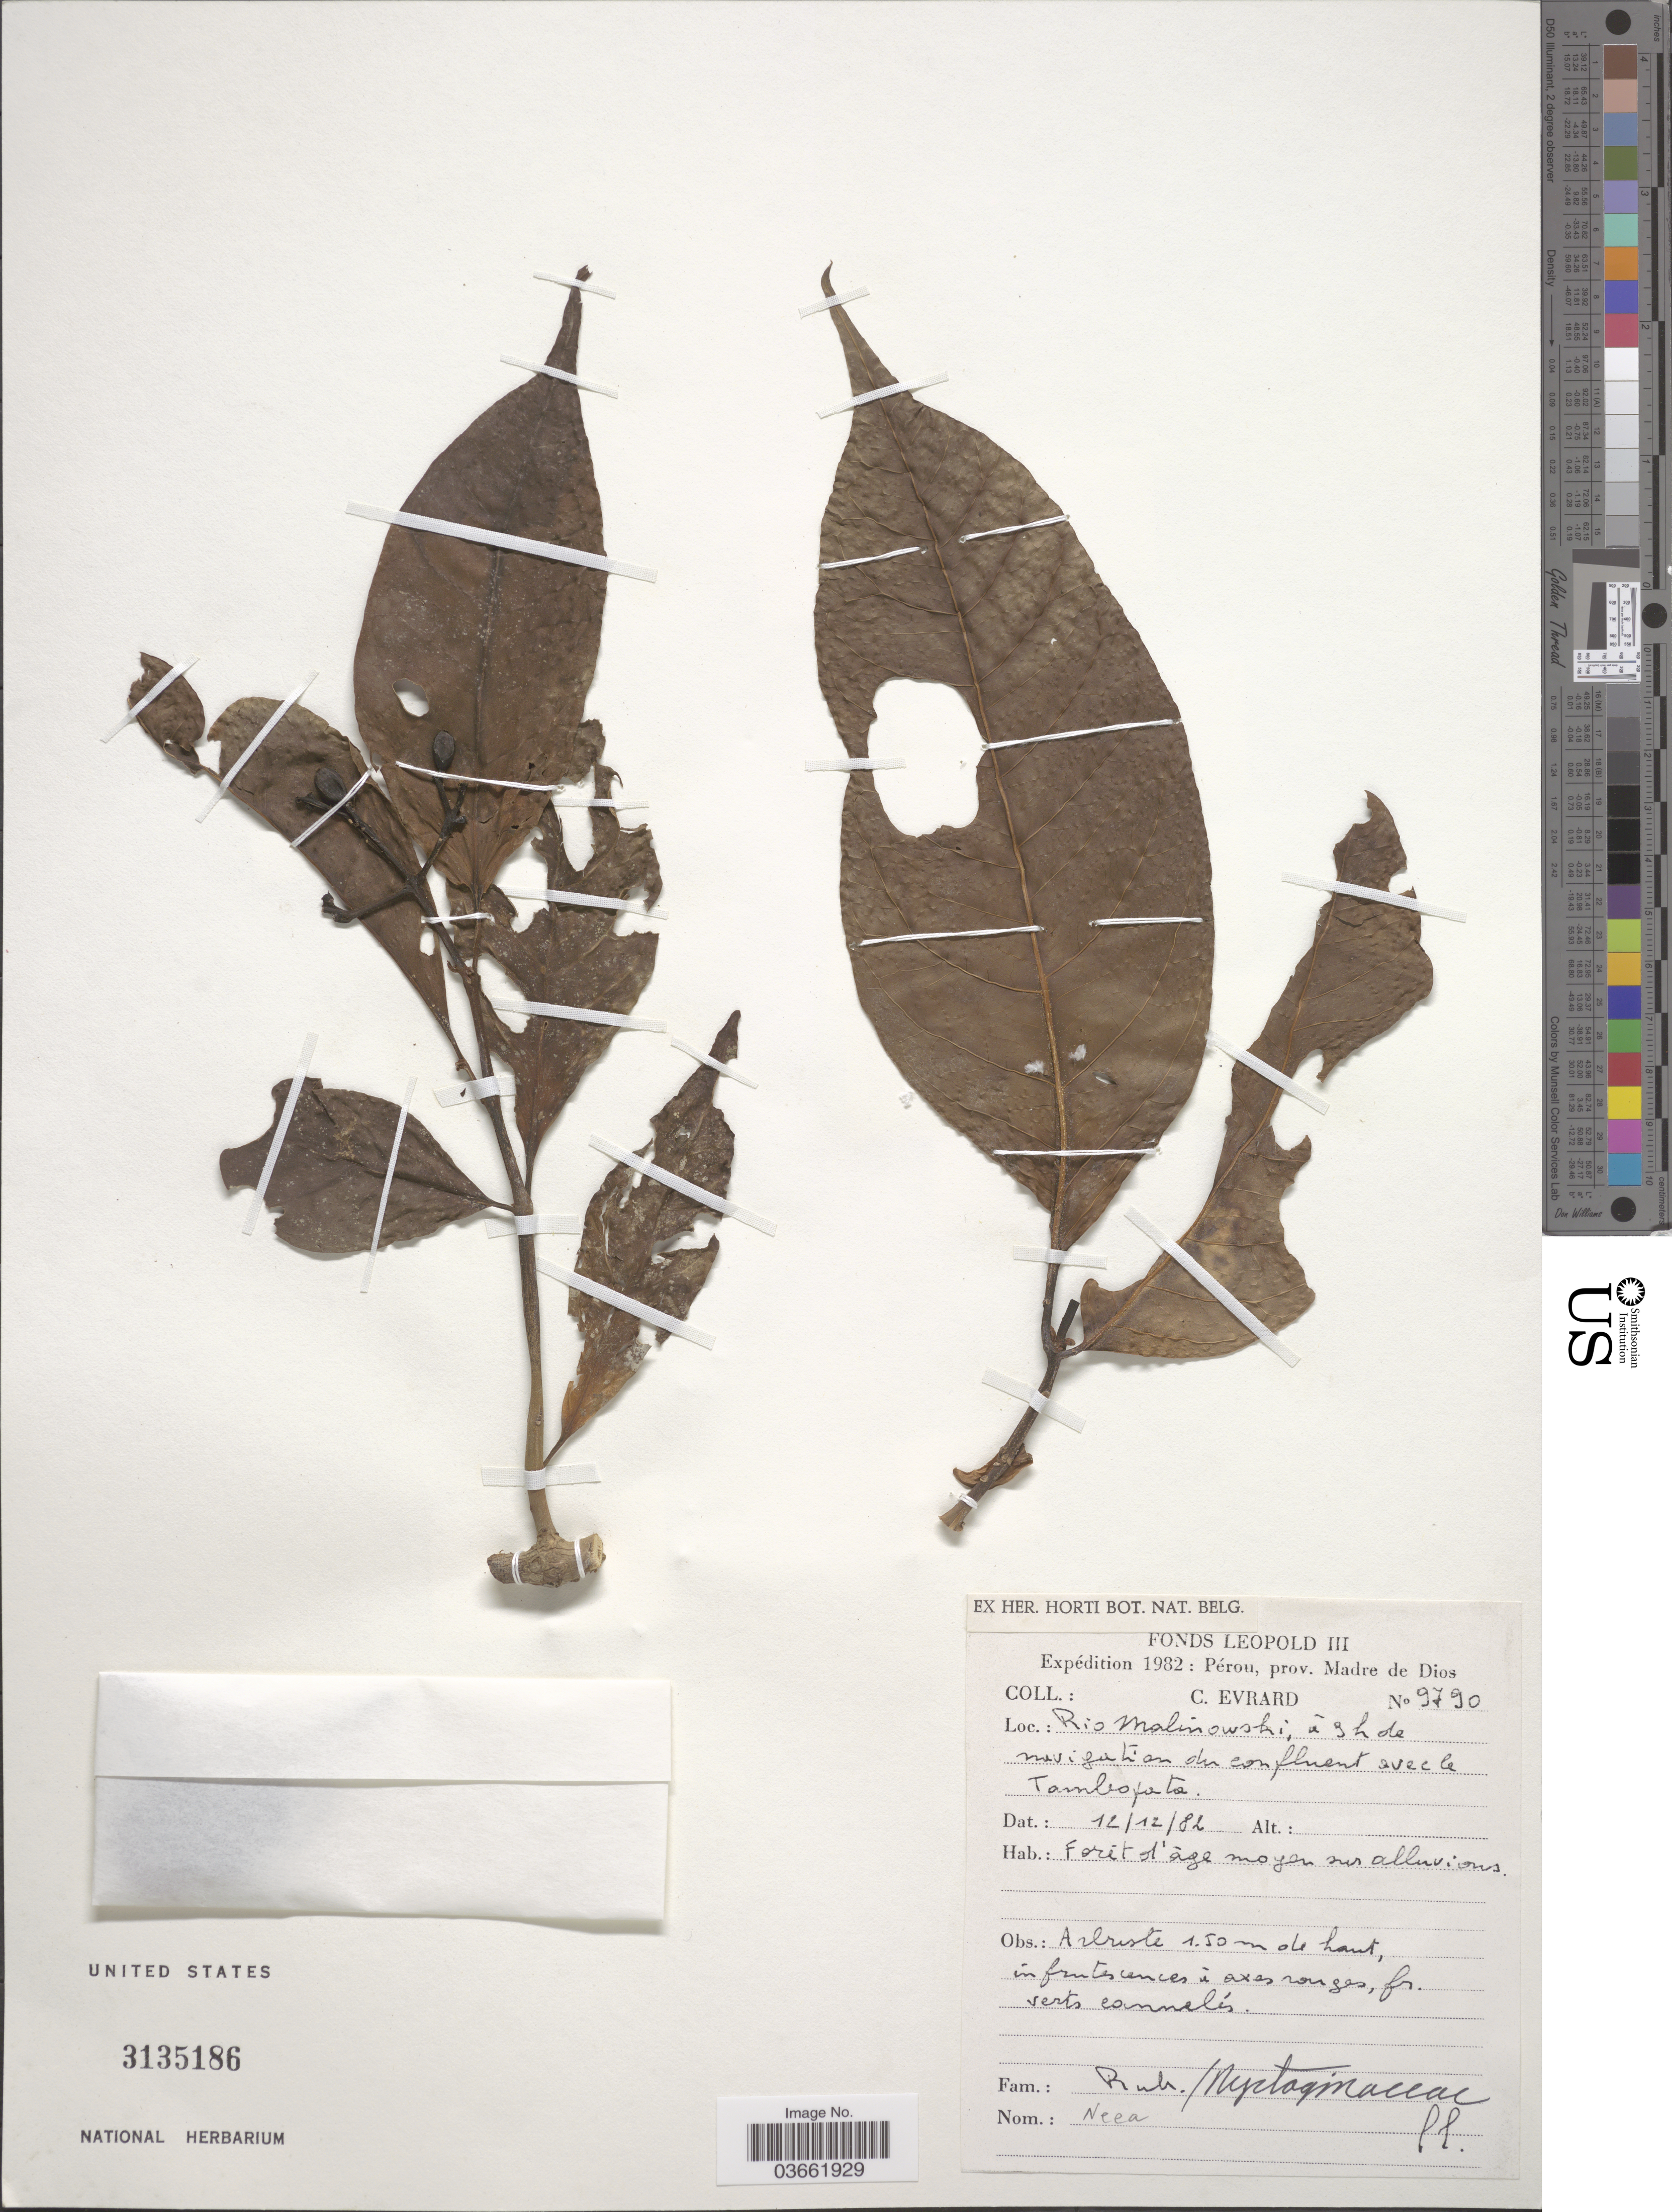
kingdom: Plantae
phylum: Tracheophyta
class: Magnoliopsida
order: Caryophyllales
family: Nyctaginaceae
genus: Neea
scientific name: Neea sp.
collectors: C. Evrard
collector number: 9790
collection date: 1982-12-12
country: Peru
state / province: Madre de Dios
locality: Rio Malinowski, á 9 h de navigation du confluent avec le Tambopata.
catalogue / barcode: US 3135186